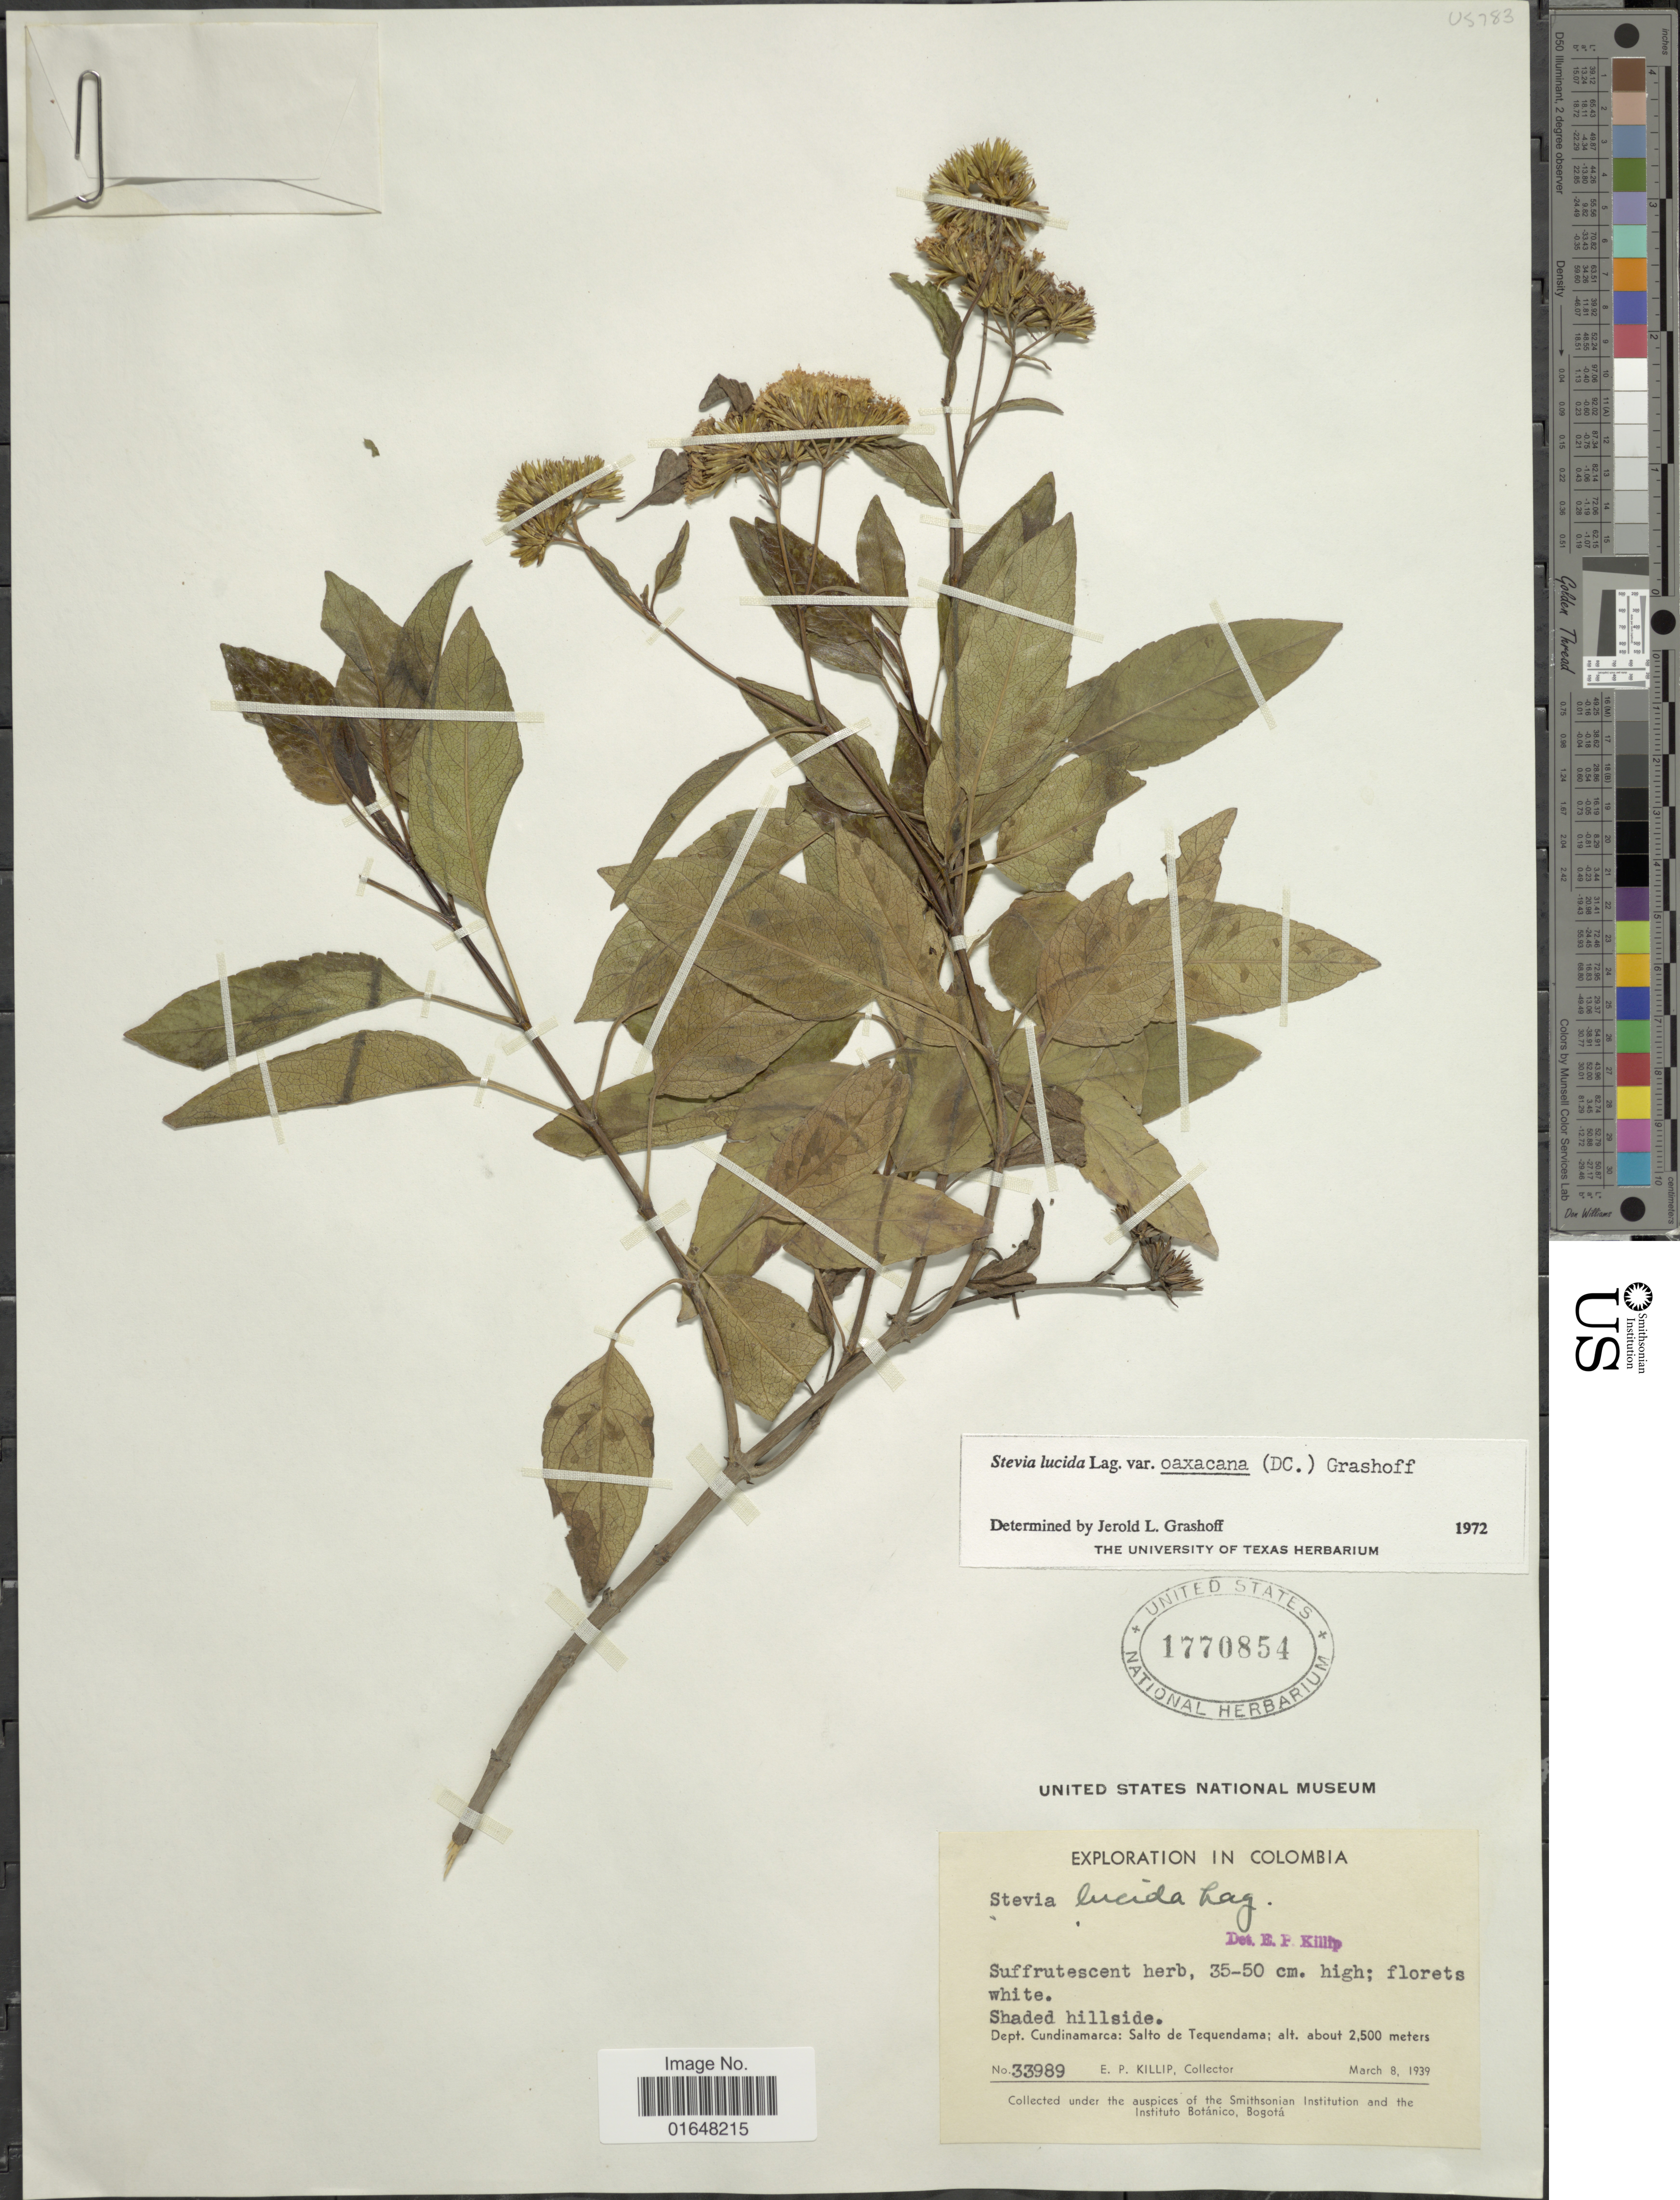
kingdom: Plantae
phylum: Tracheophyta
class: Magnoliopsida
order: Asterales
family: Asteraceae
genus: Stevia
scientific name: Stevia lucida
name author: Lag.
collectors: E. P. Killip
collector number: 33989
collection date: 1939-03-08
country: Colombia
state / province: Cundinamarca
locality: Salto de Tequendama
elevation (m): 2500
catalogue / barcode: US 1770854